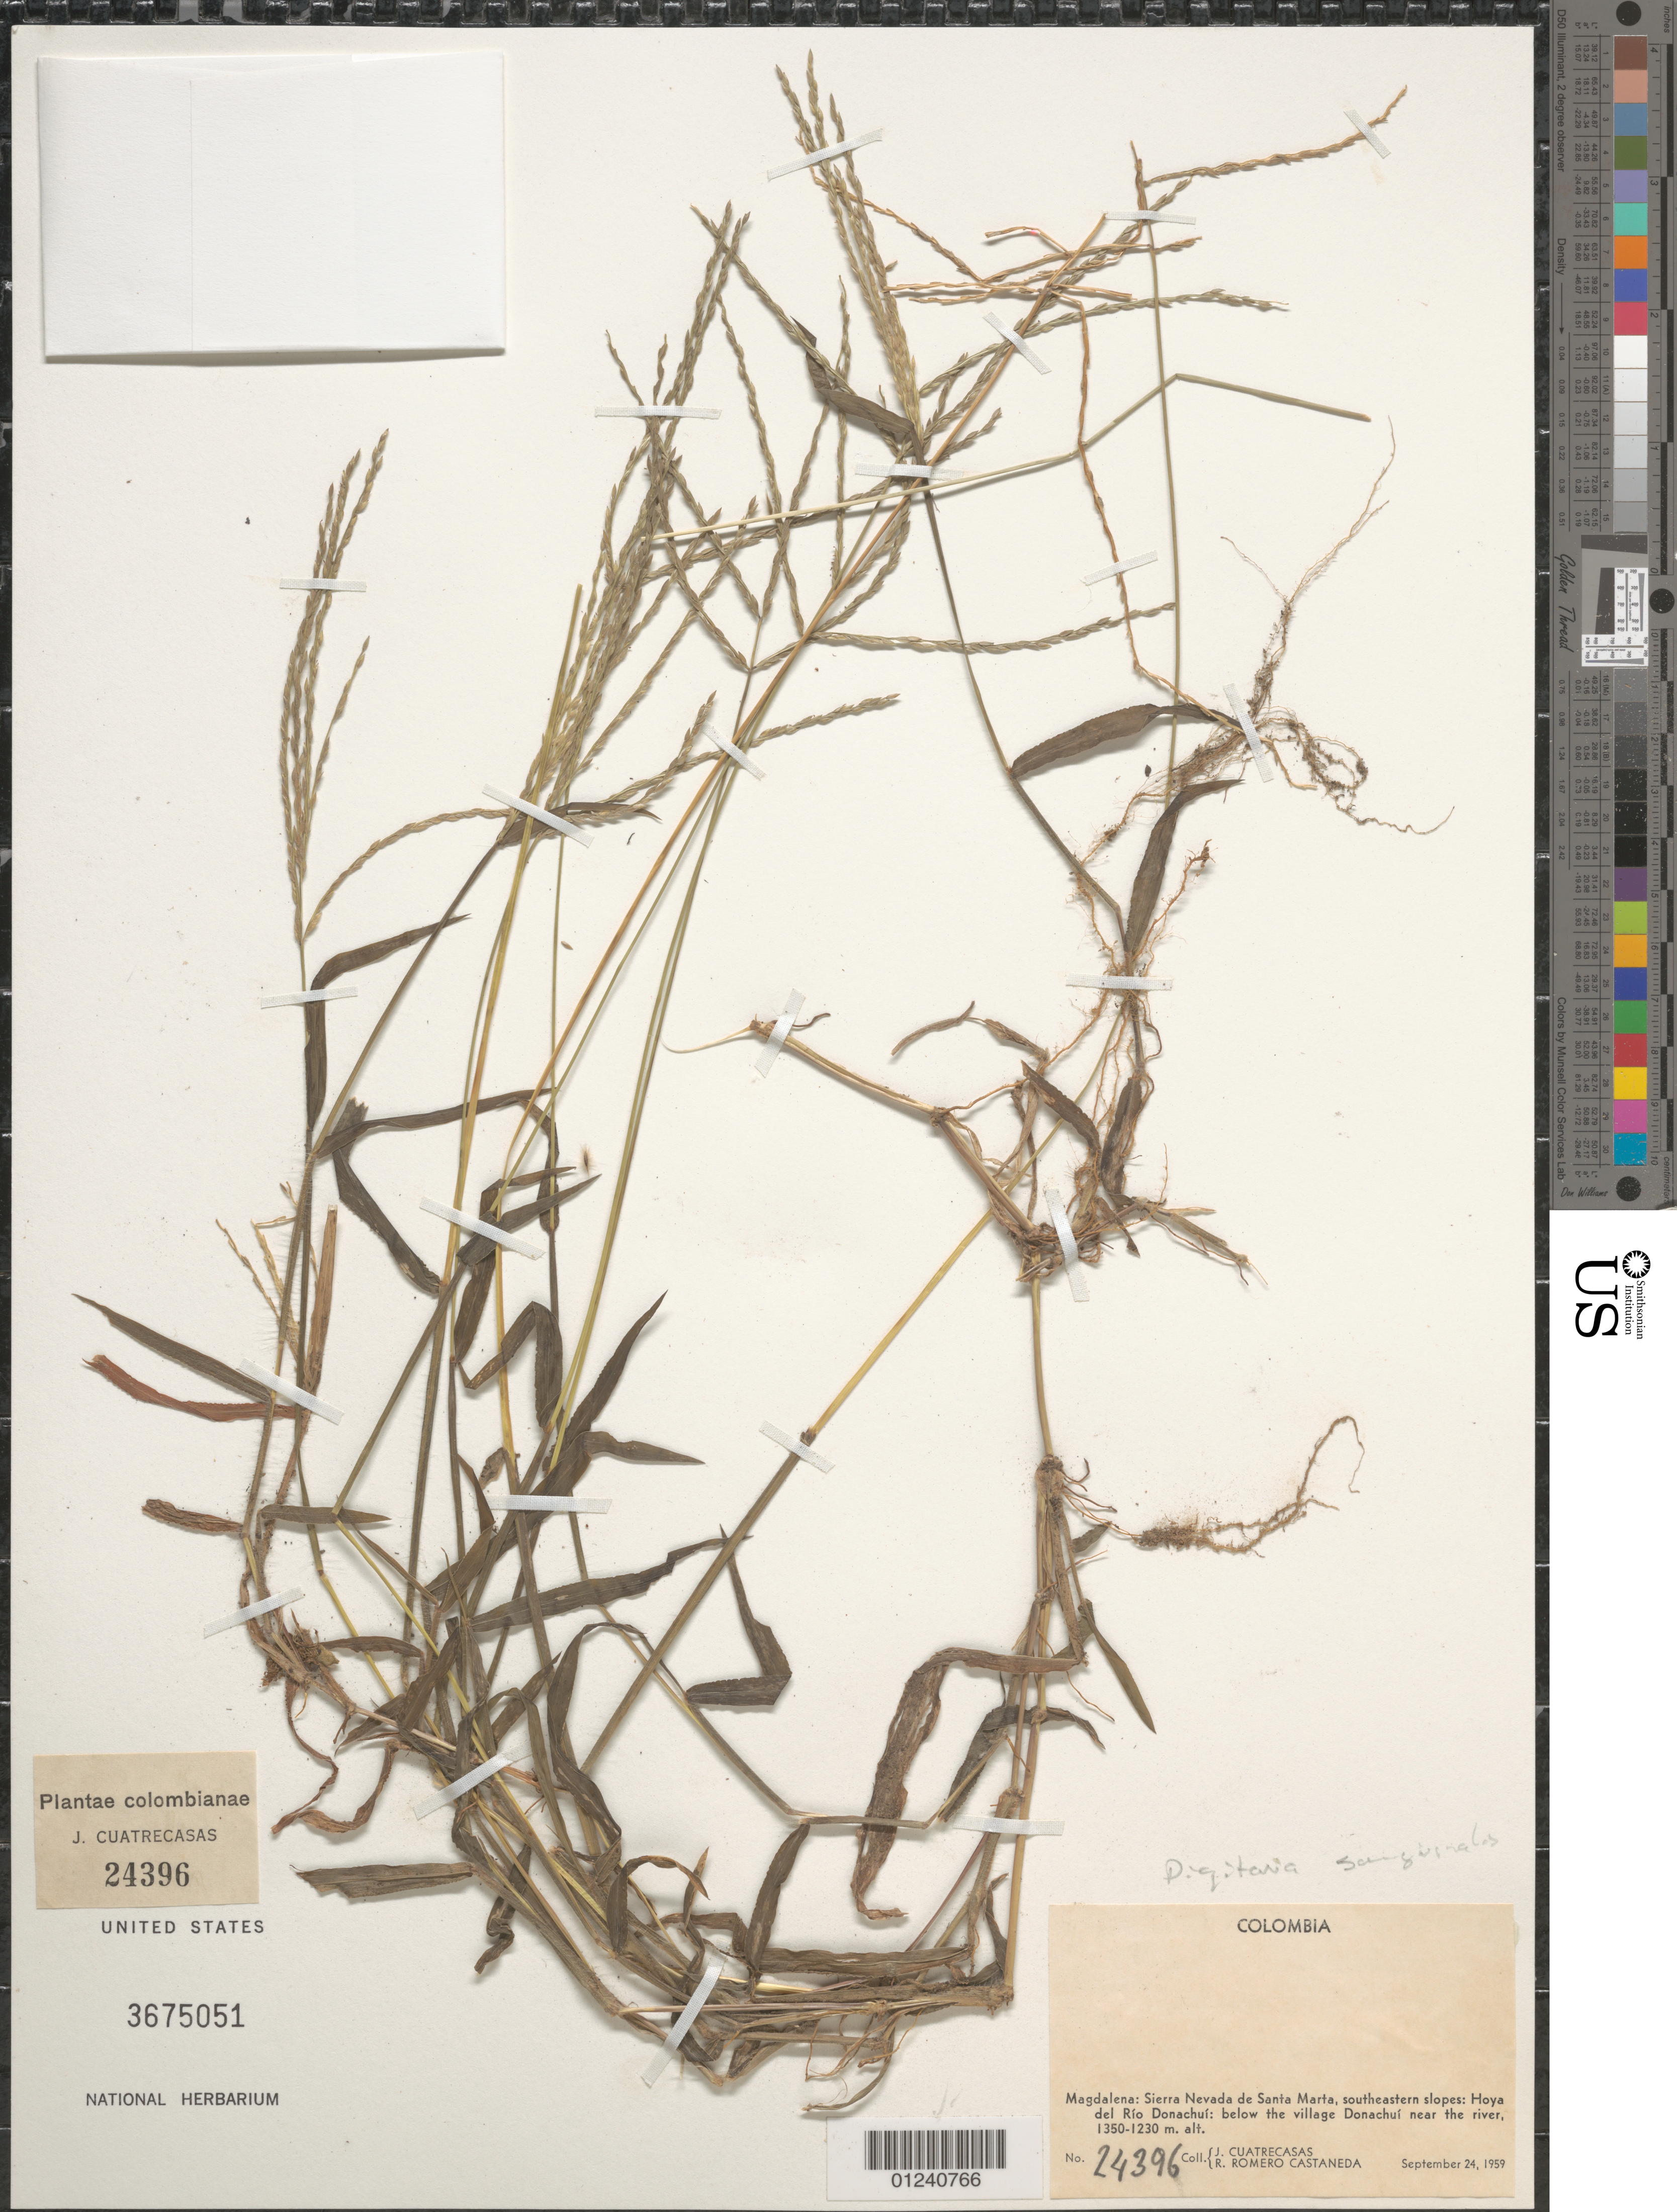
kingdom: Plantae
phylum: Tracheophyta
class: Liliopsida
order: Poales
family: Poaceae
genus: Digitaria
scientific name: Digitaria sanguinalis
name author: (L.) Scop.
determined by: Soreng, Robert J., Research Associate (BOT), Smithsonian Institution - National Museum of Natural History (UNITED STATES)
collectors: J. Cuatrecasas & R. Romero Castañeda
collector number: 24396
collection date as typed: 24 Sep 1959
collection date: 1959-09-24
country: Colombia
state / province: Magdalena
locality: Sierra Nevada de Santa Marta, SE slopes; Hoya del Rio Donachui, below the village Donachui near the river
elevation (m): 1230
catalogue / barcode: US 3675051